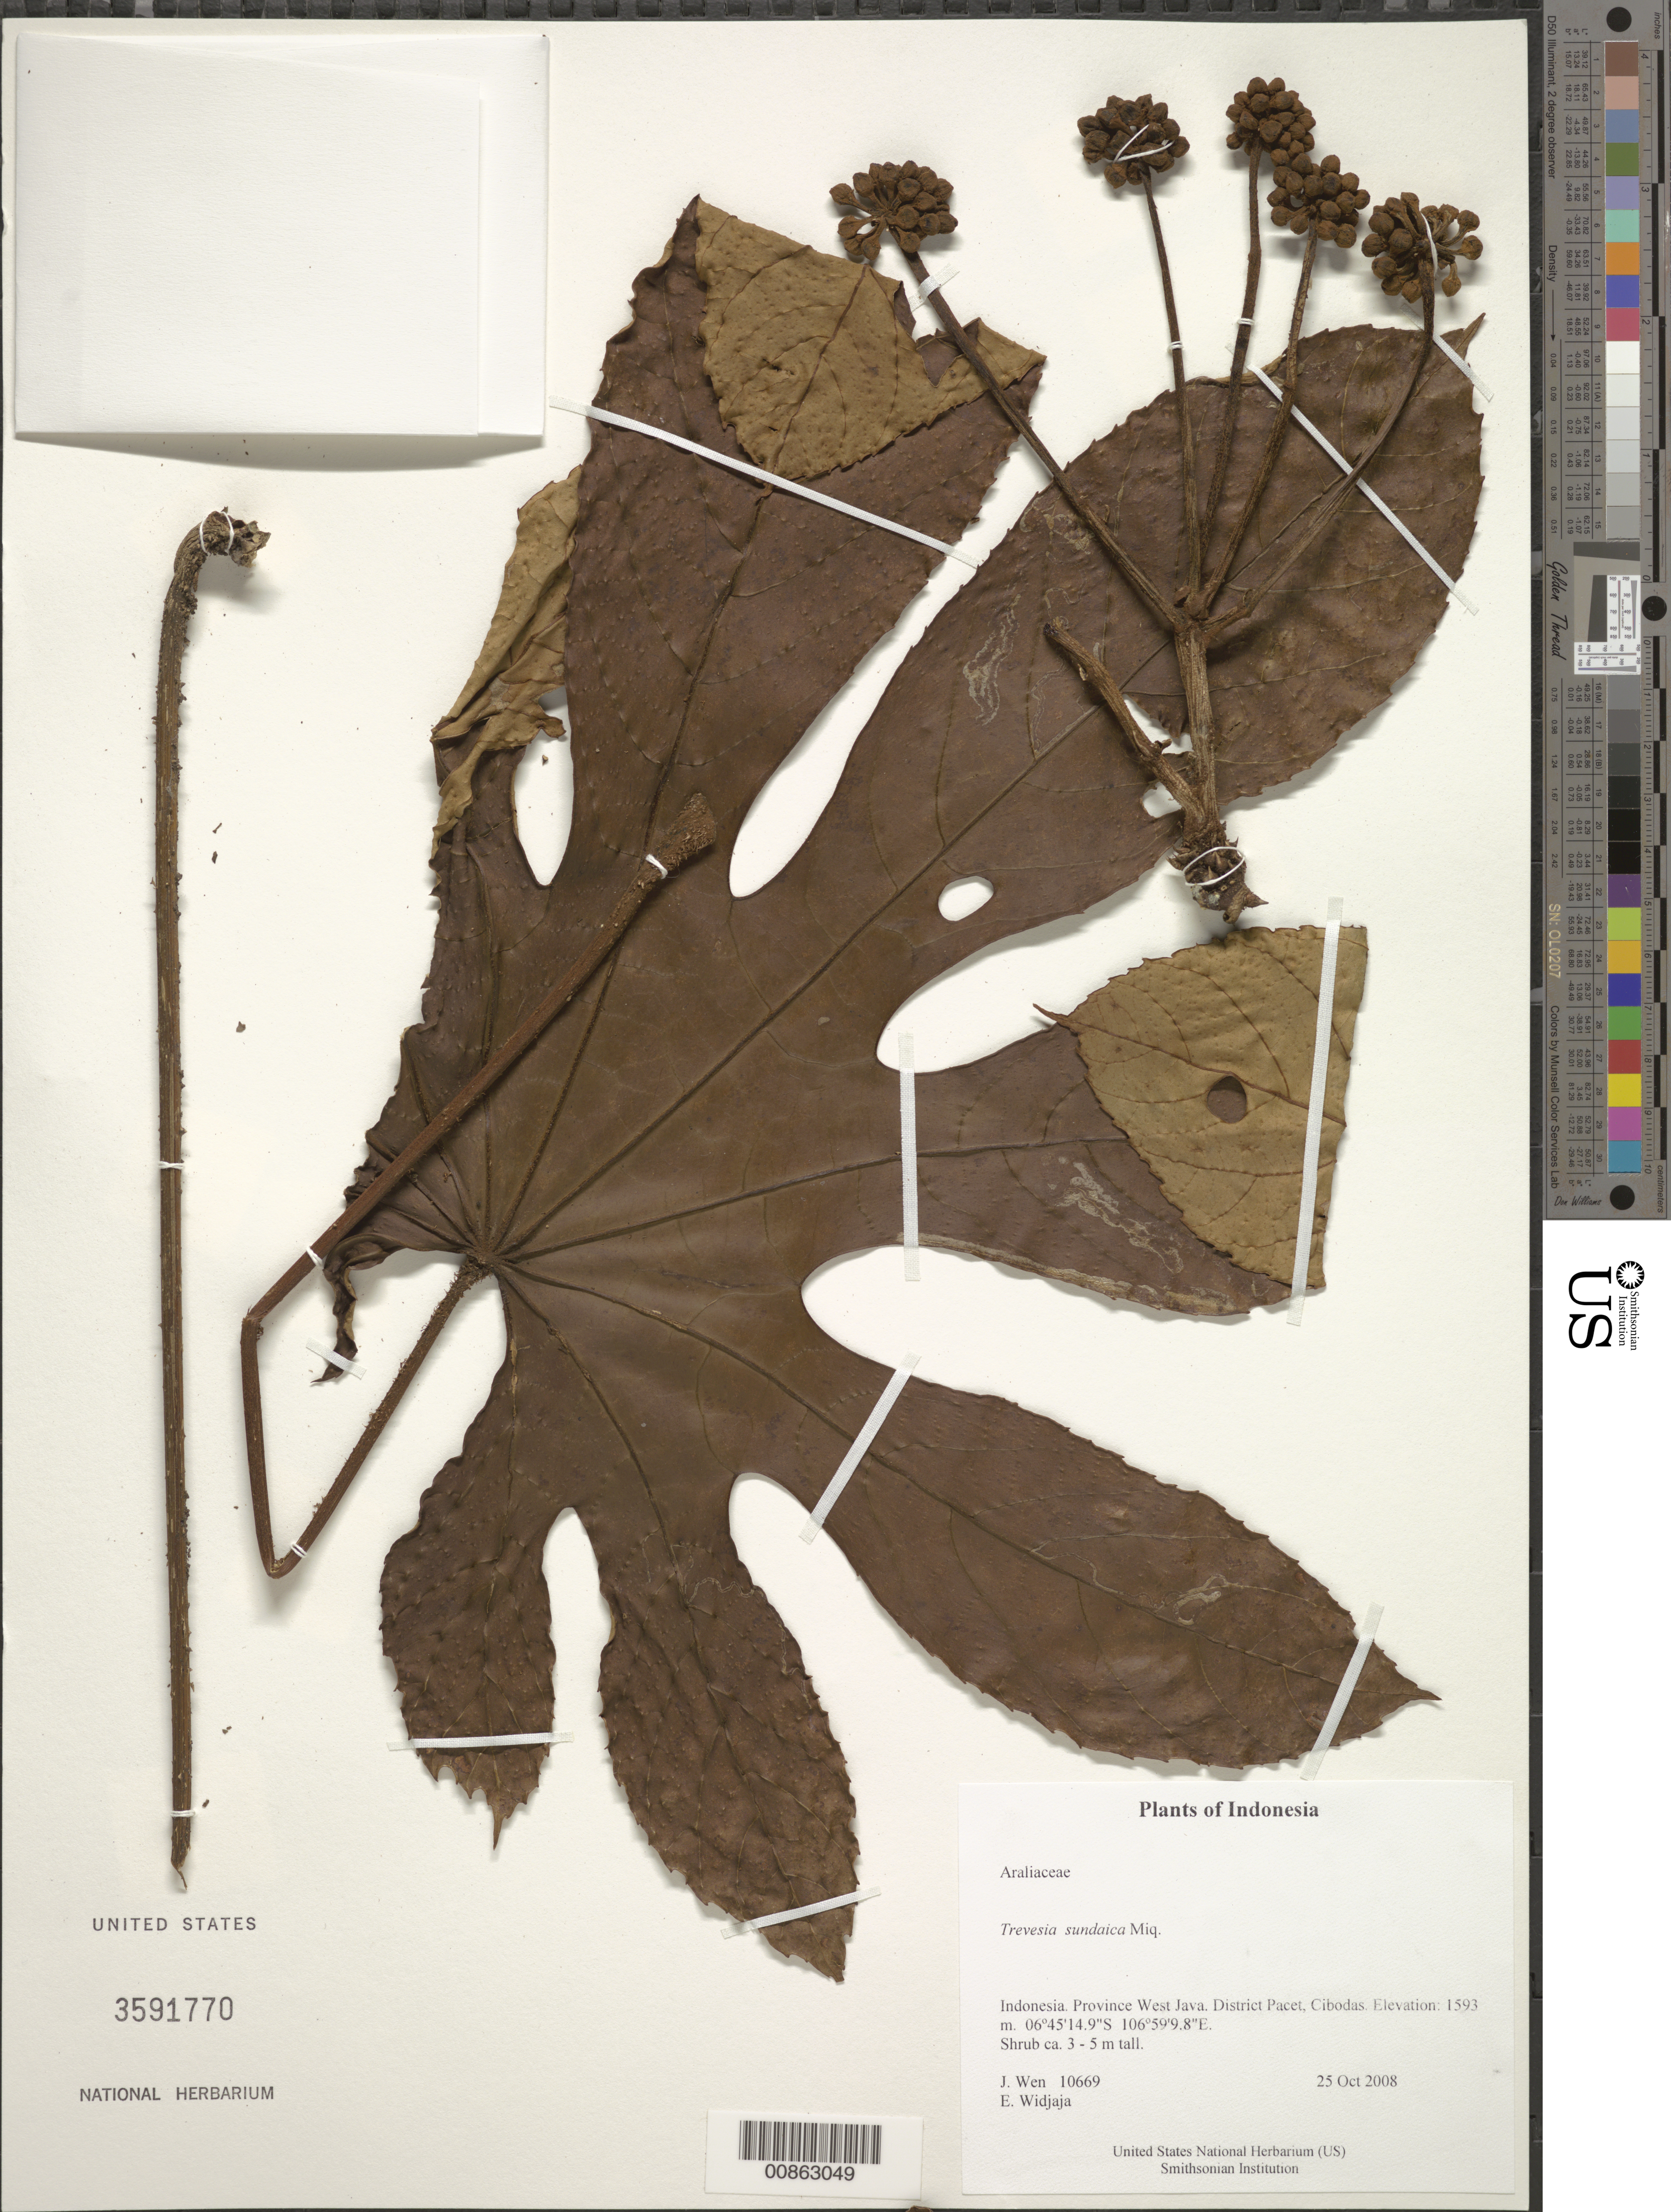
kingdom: Plantae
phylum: Tracheophyta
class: Magnoliopsida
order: Apiales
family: Araliaceae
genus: Trevesia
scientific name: Trevesia sundaica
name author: Miq.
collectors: J. Wen & E. A. Widjaja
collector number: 10669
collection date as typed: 25 Oct 2008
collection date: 2008-10-25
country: Indonesia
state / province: Java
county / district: Jawa Barat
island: Java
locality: District Pacet, Cibodas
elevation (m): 1593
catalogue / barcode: US 3591770